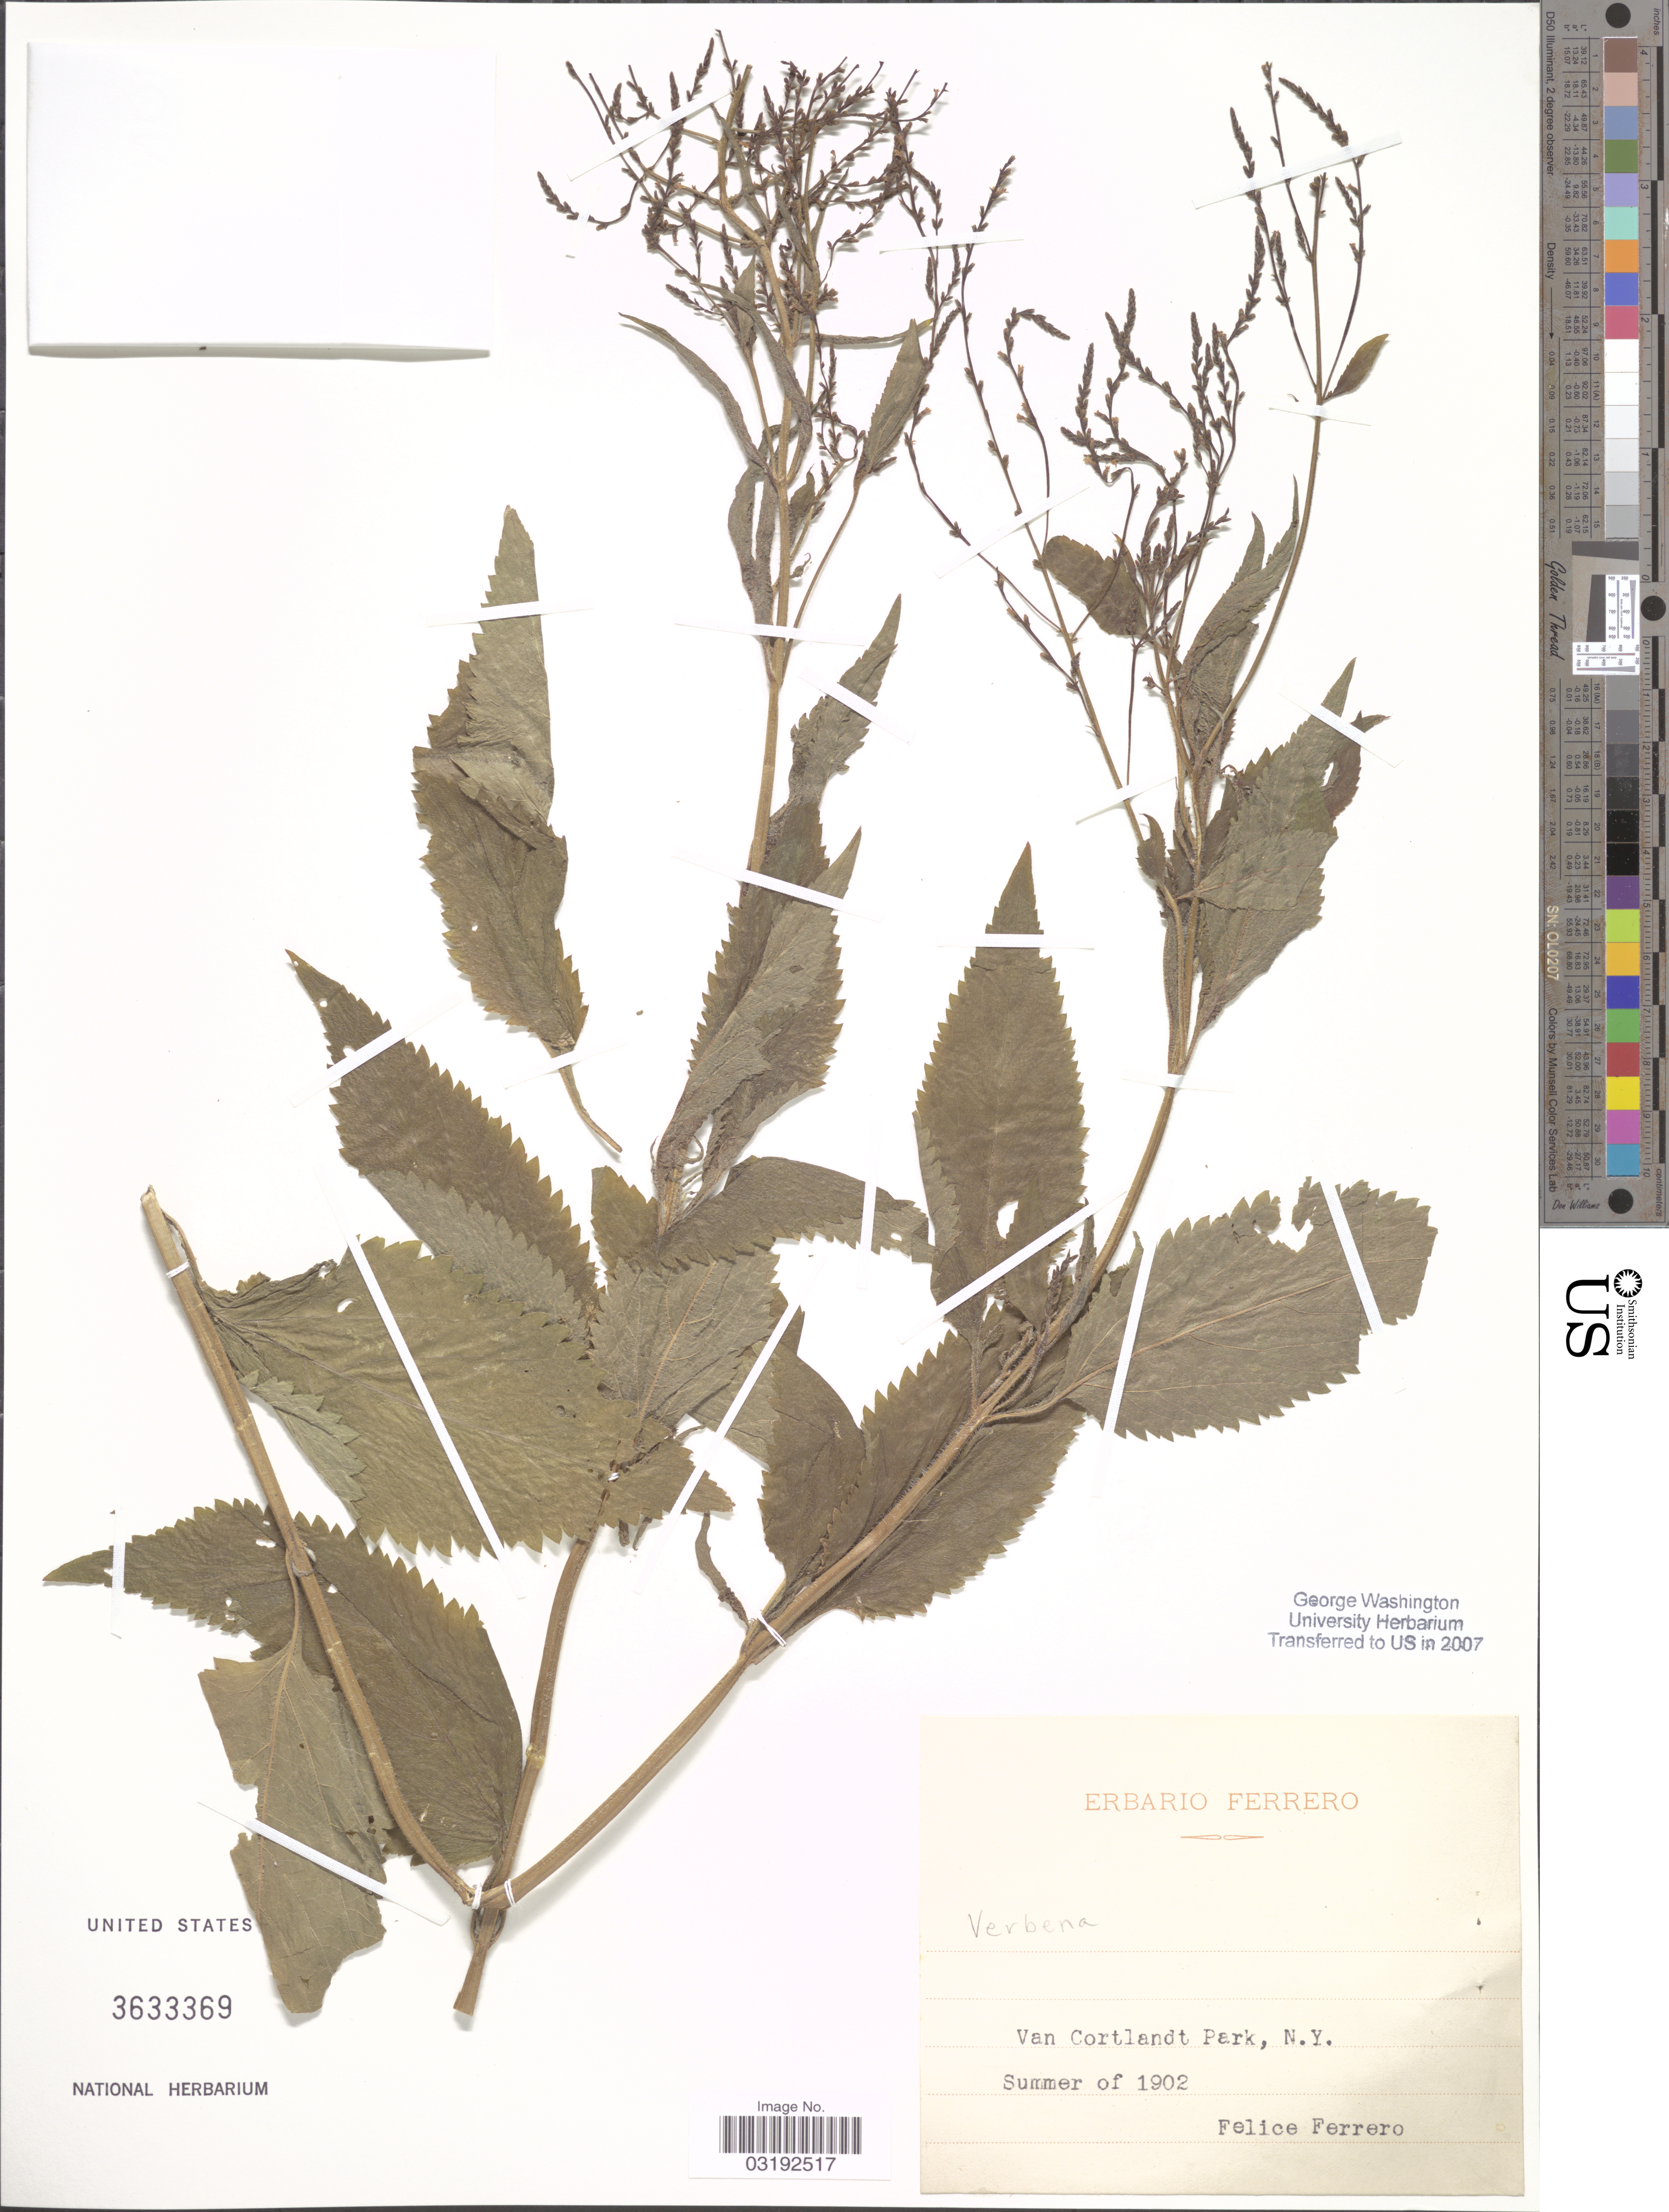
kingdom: Plantae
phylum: Tracheophyta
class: Magnoliopsida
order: Lamiales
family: Verbenaceae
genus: Verbena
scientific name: Verbena sp.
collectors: F. Ferrero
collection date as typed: Summer of 1902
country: United States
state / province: New York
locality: Van Cortlandt Park.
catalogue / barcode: US 3633369